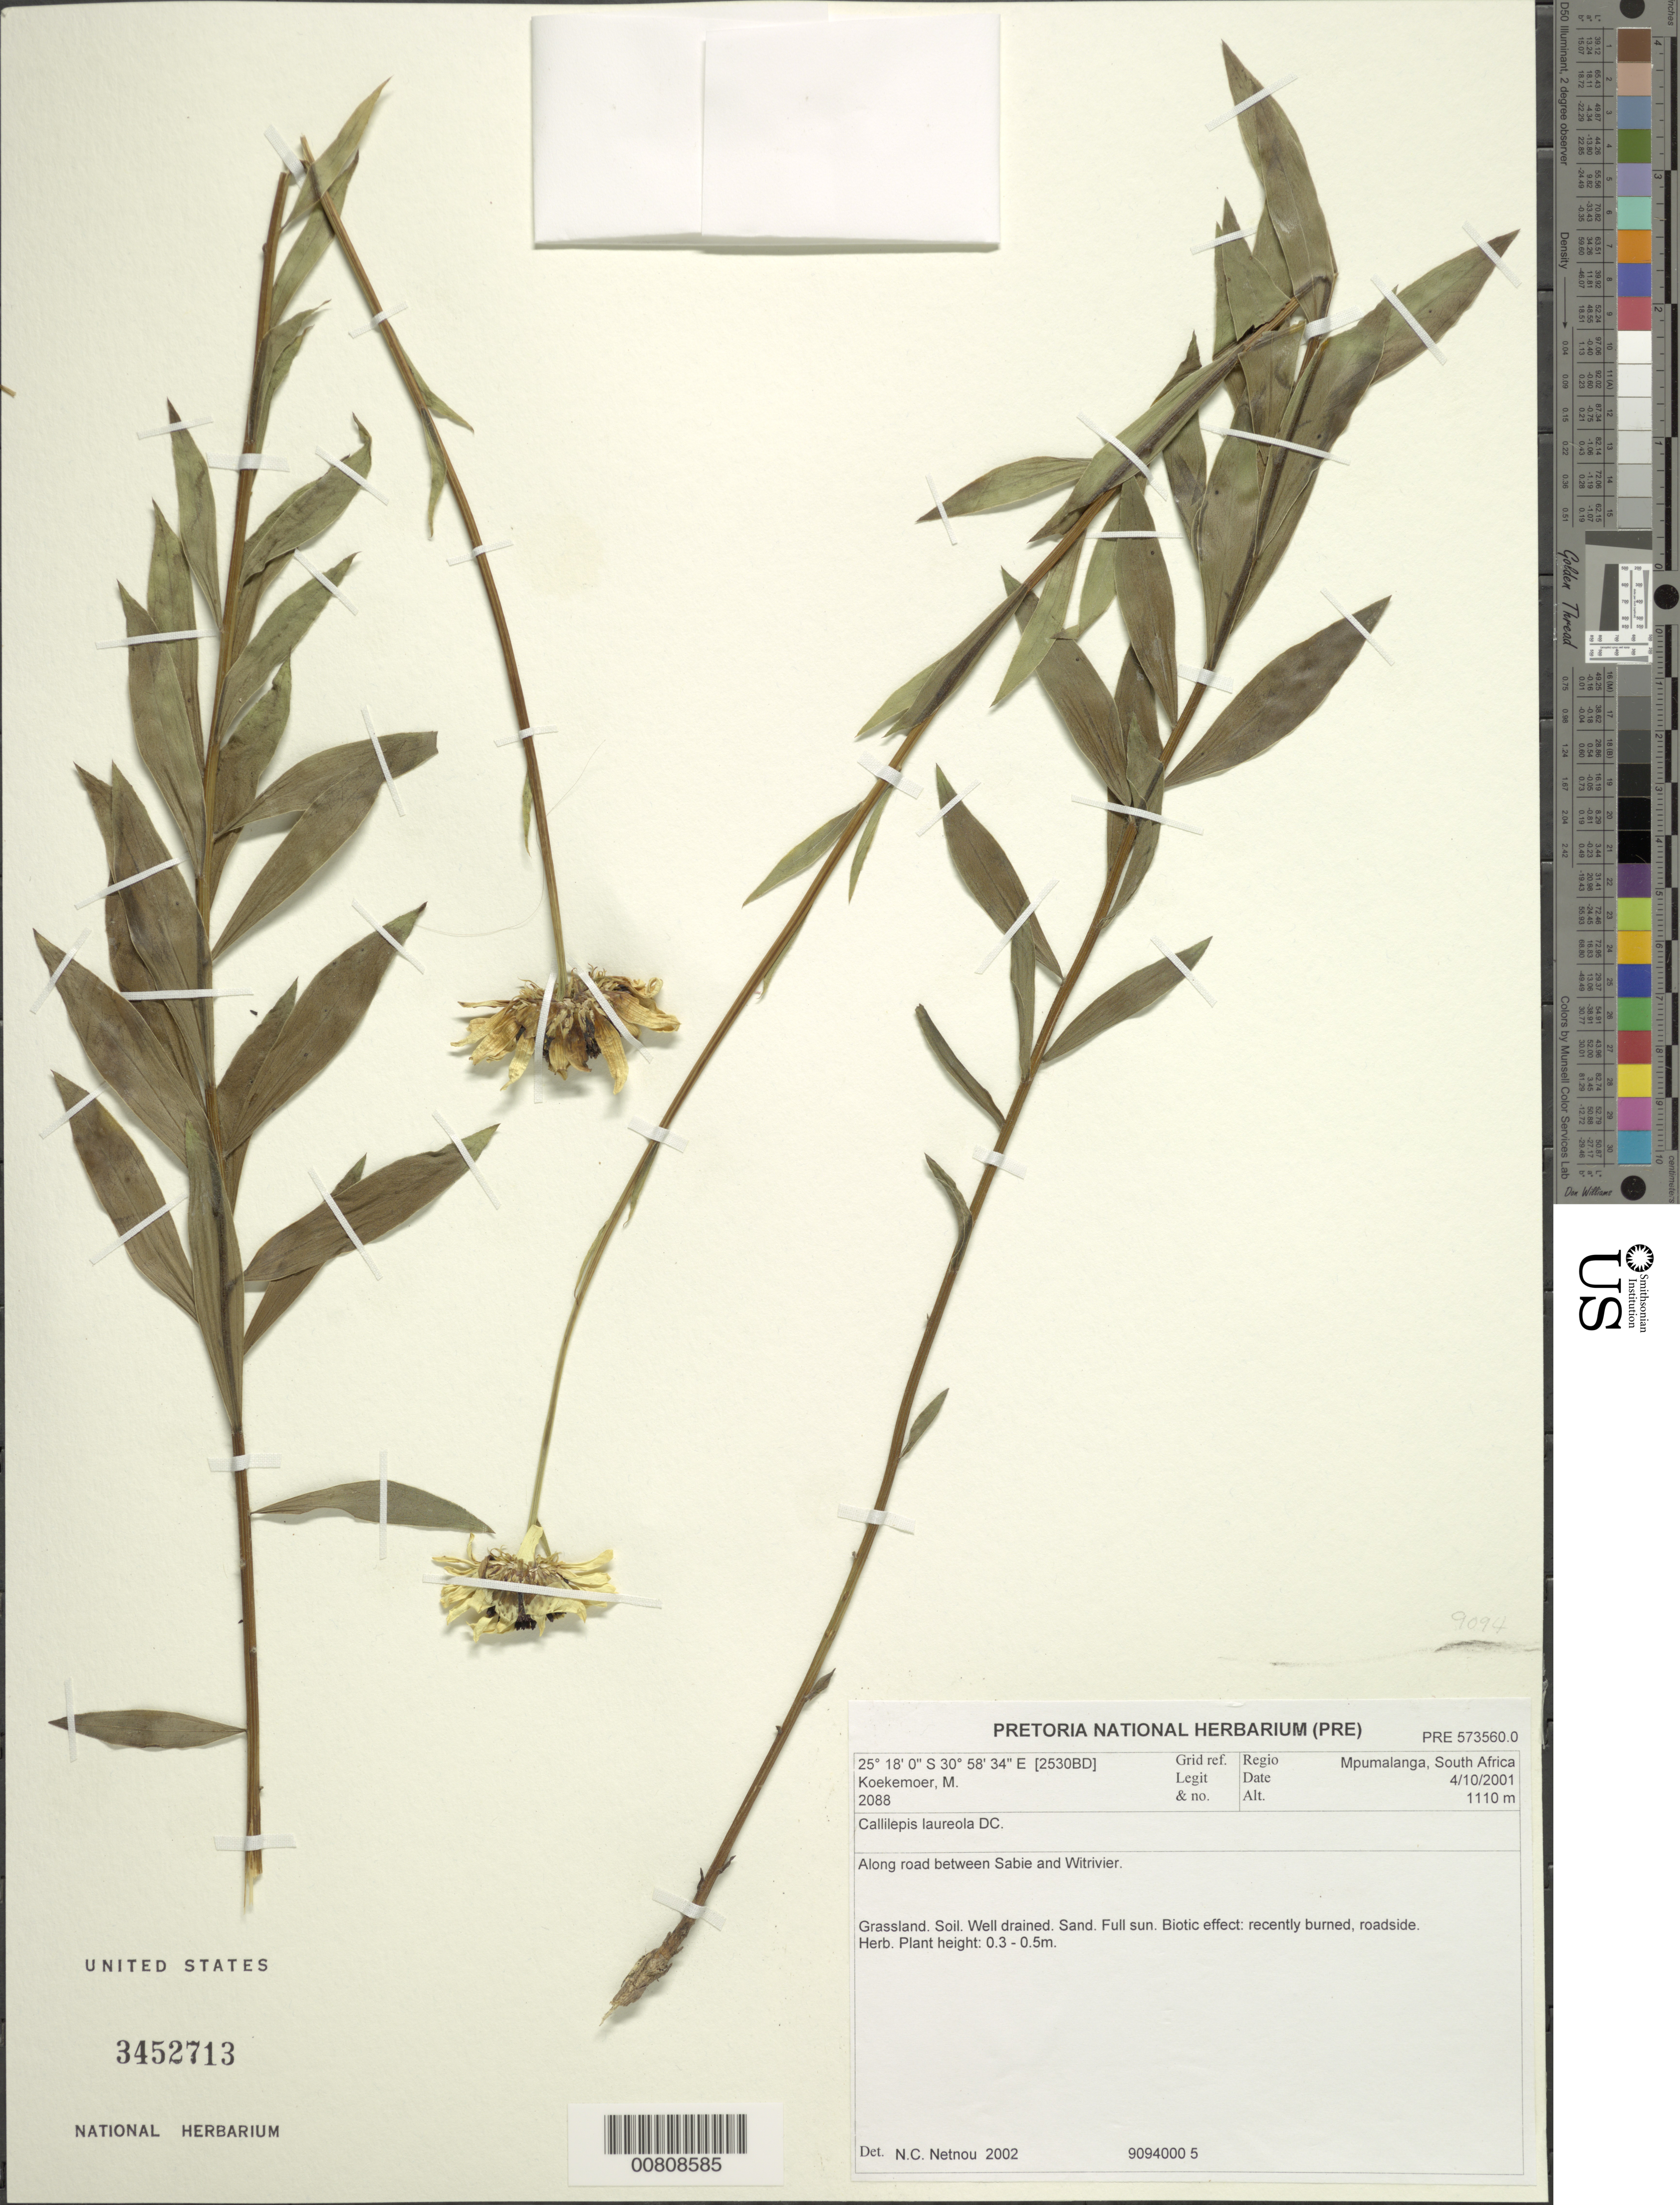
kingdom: Plantae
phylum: Tracheophyta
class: Magnoliopsida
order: Asterales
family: Asteraceae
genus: Callilepis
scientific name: Callilepis laureola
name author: DC.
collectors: M. Koekemoer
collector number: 2088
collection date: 2001-10-04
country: South Africa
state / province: Mpumalanga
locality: Along road between Sabie and Witrivier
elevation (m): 1110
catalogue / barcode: US 3452713